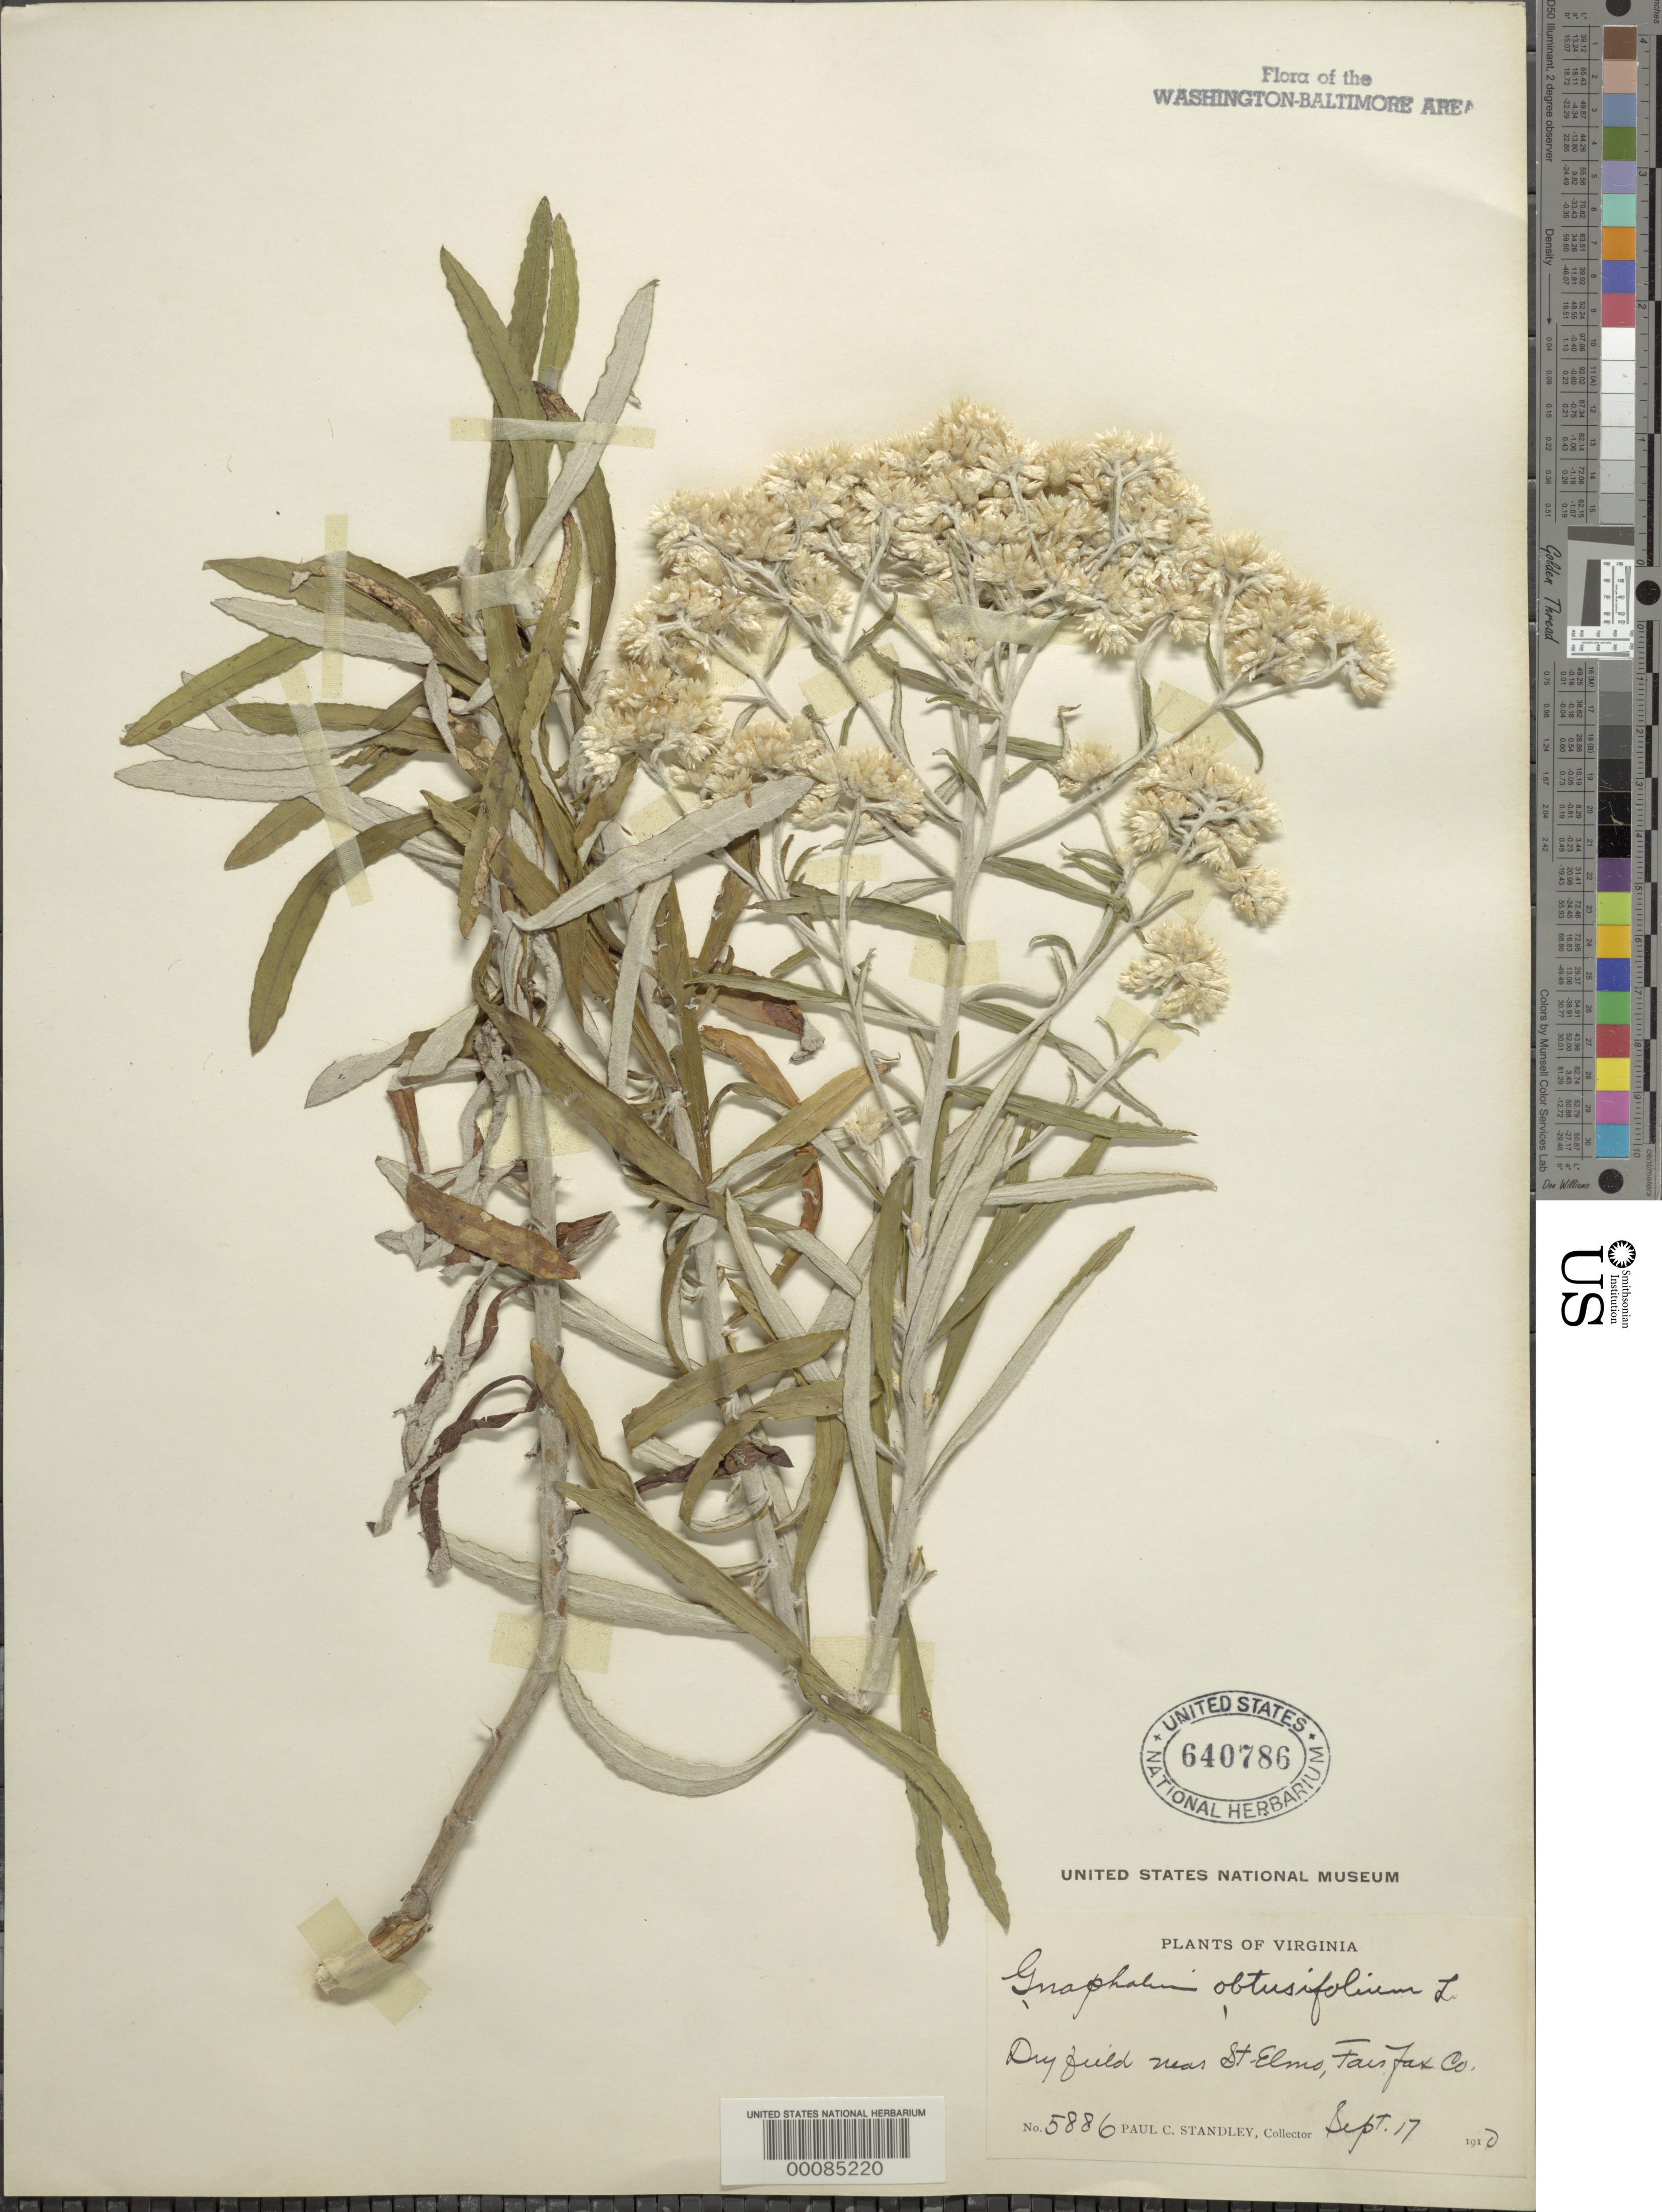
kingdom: Plantae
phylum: Tracheophyta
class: Magnoliopsida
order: Asterales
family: Asteraceae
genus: Pseudognaphalium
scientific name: Pseudognaphalium obtusifolium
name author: (L.) Hilliard & B.L. Burtt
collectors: P. C. Standley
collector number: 5886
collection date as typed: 17 Sep 1910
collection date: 1910-09-17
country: United States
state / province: Virginia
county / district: Fairfax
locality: Near St. Elmo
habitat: Dry field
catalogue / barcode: US 640786